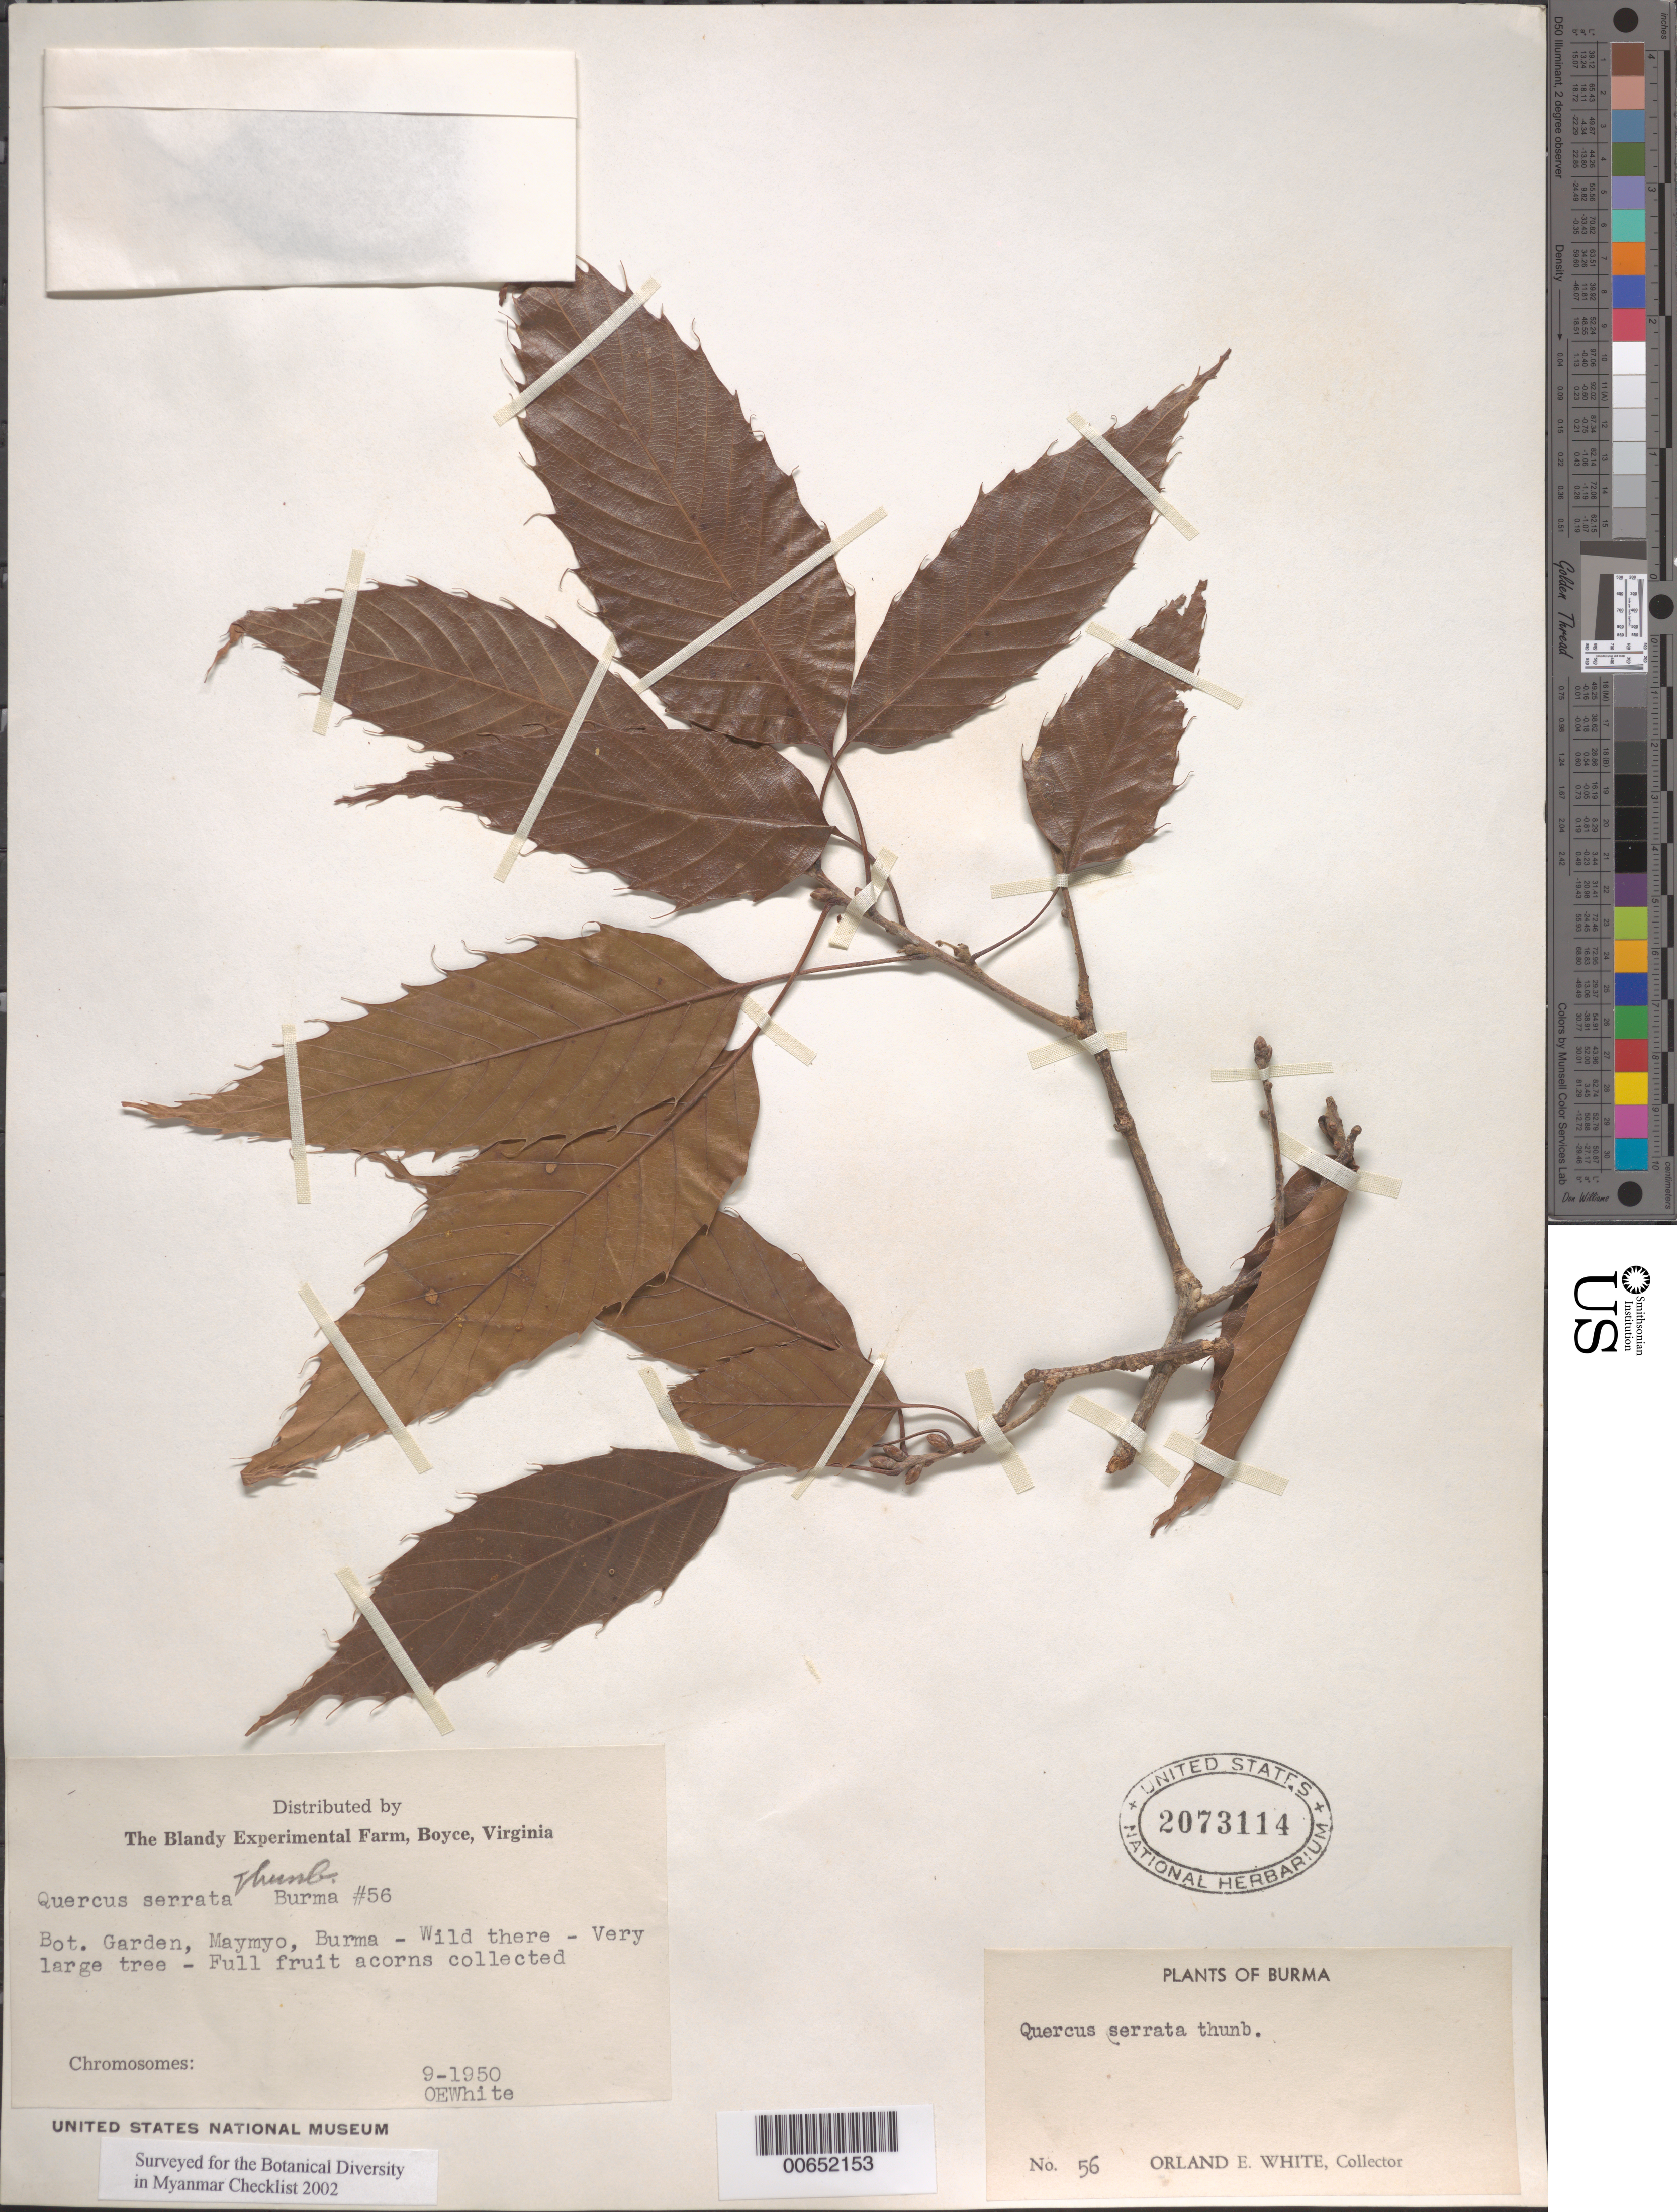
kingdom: Plantae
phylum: Tracheophyta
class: Magnoliopsida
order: Fagales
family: Fagaceae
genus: Quercus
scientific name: Quercus serrata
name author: Thunb.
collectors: O. E. White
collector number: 56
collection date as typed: Sep 1950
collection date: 1950-09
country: United States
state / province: Virginia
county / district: Clarke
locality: Boyce, The Blandy Experimental Farm, collected from the wild in Burma, Maymyo Botanical Gardens.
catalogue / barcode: US 2073114